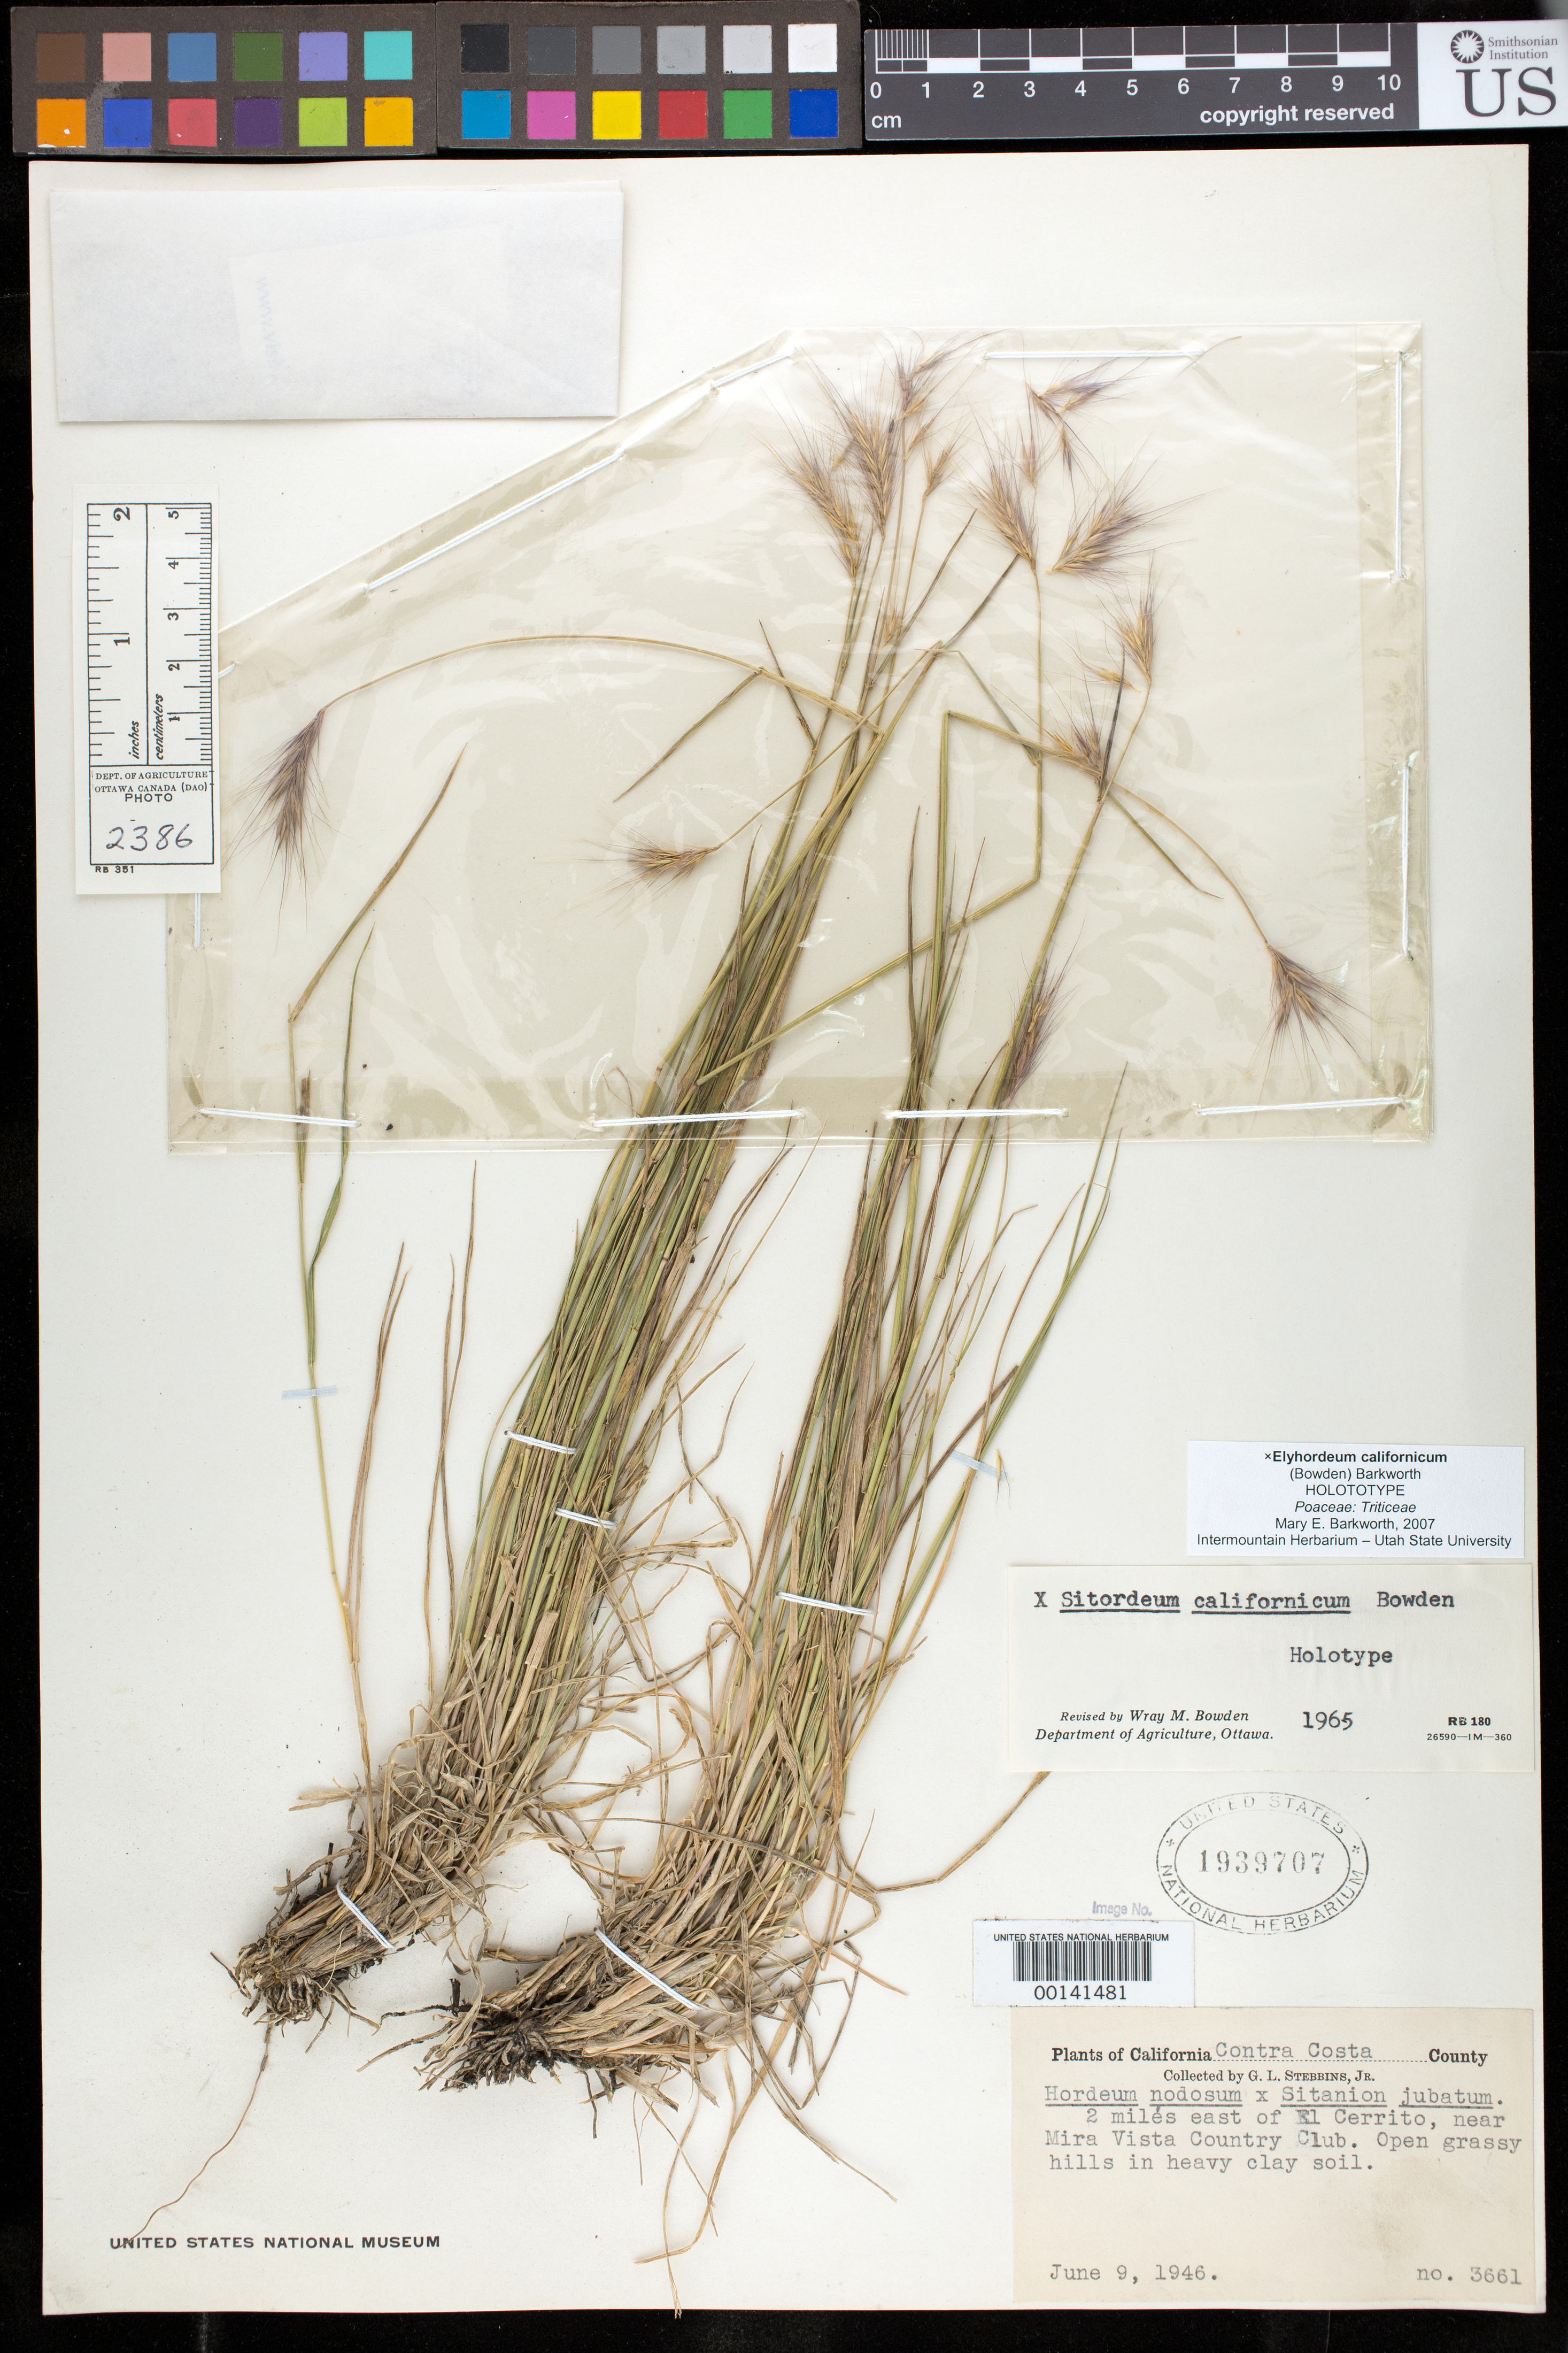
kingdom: Plantae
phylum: Tracheophyta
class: Liliopsida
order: Poales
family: Poaceae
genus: Sitordeum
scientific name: x Sitordeum californicum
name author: Bowden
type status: Holotype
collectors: G. L. Stebbins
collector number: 3661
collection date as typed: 09 Jun 1946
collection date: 1946-06-09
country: United States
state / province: California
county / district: Contra Costa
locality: E of El Cerrito, near Mira Vista Country Club.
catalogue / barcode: US 1939707